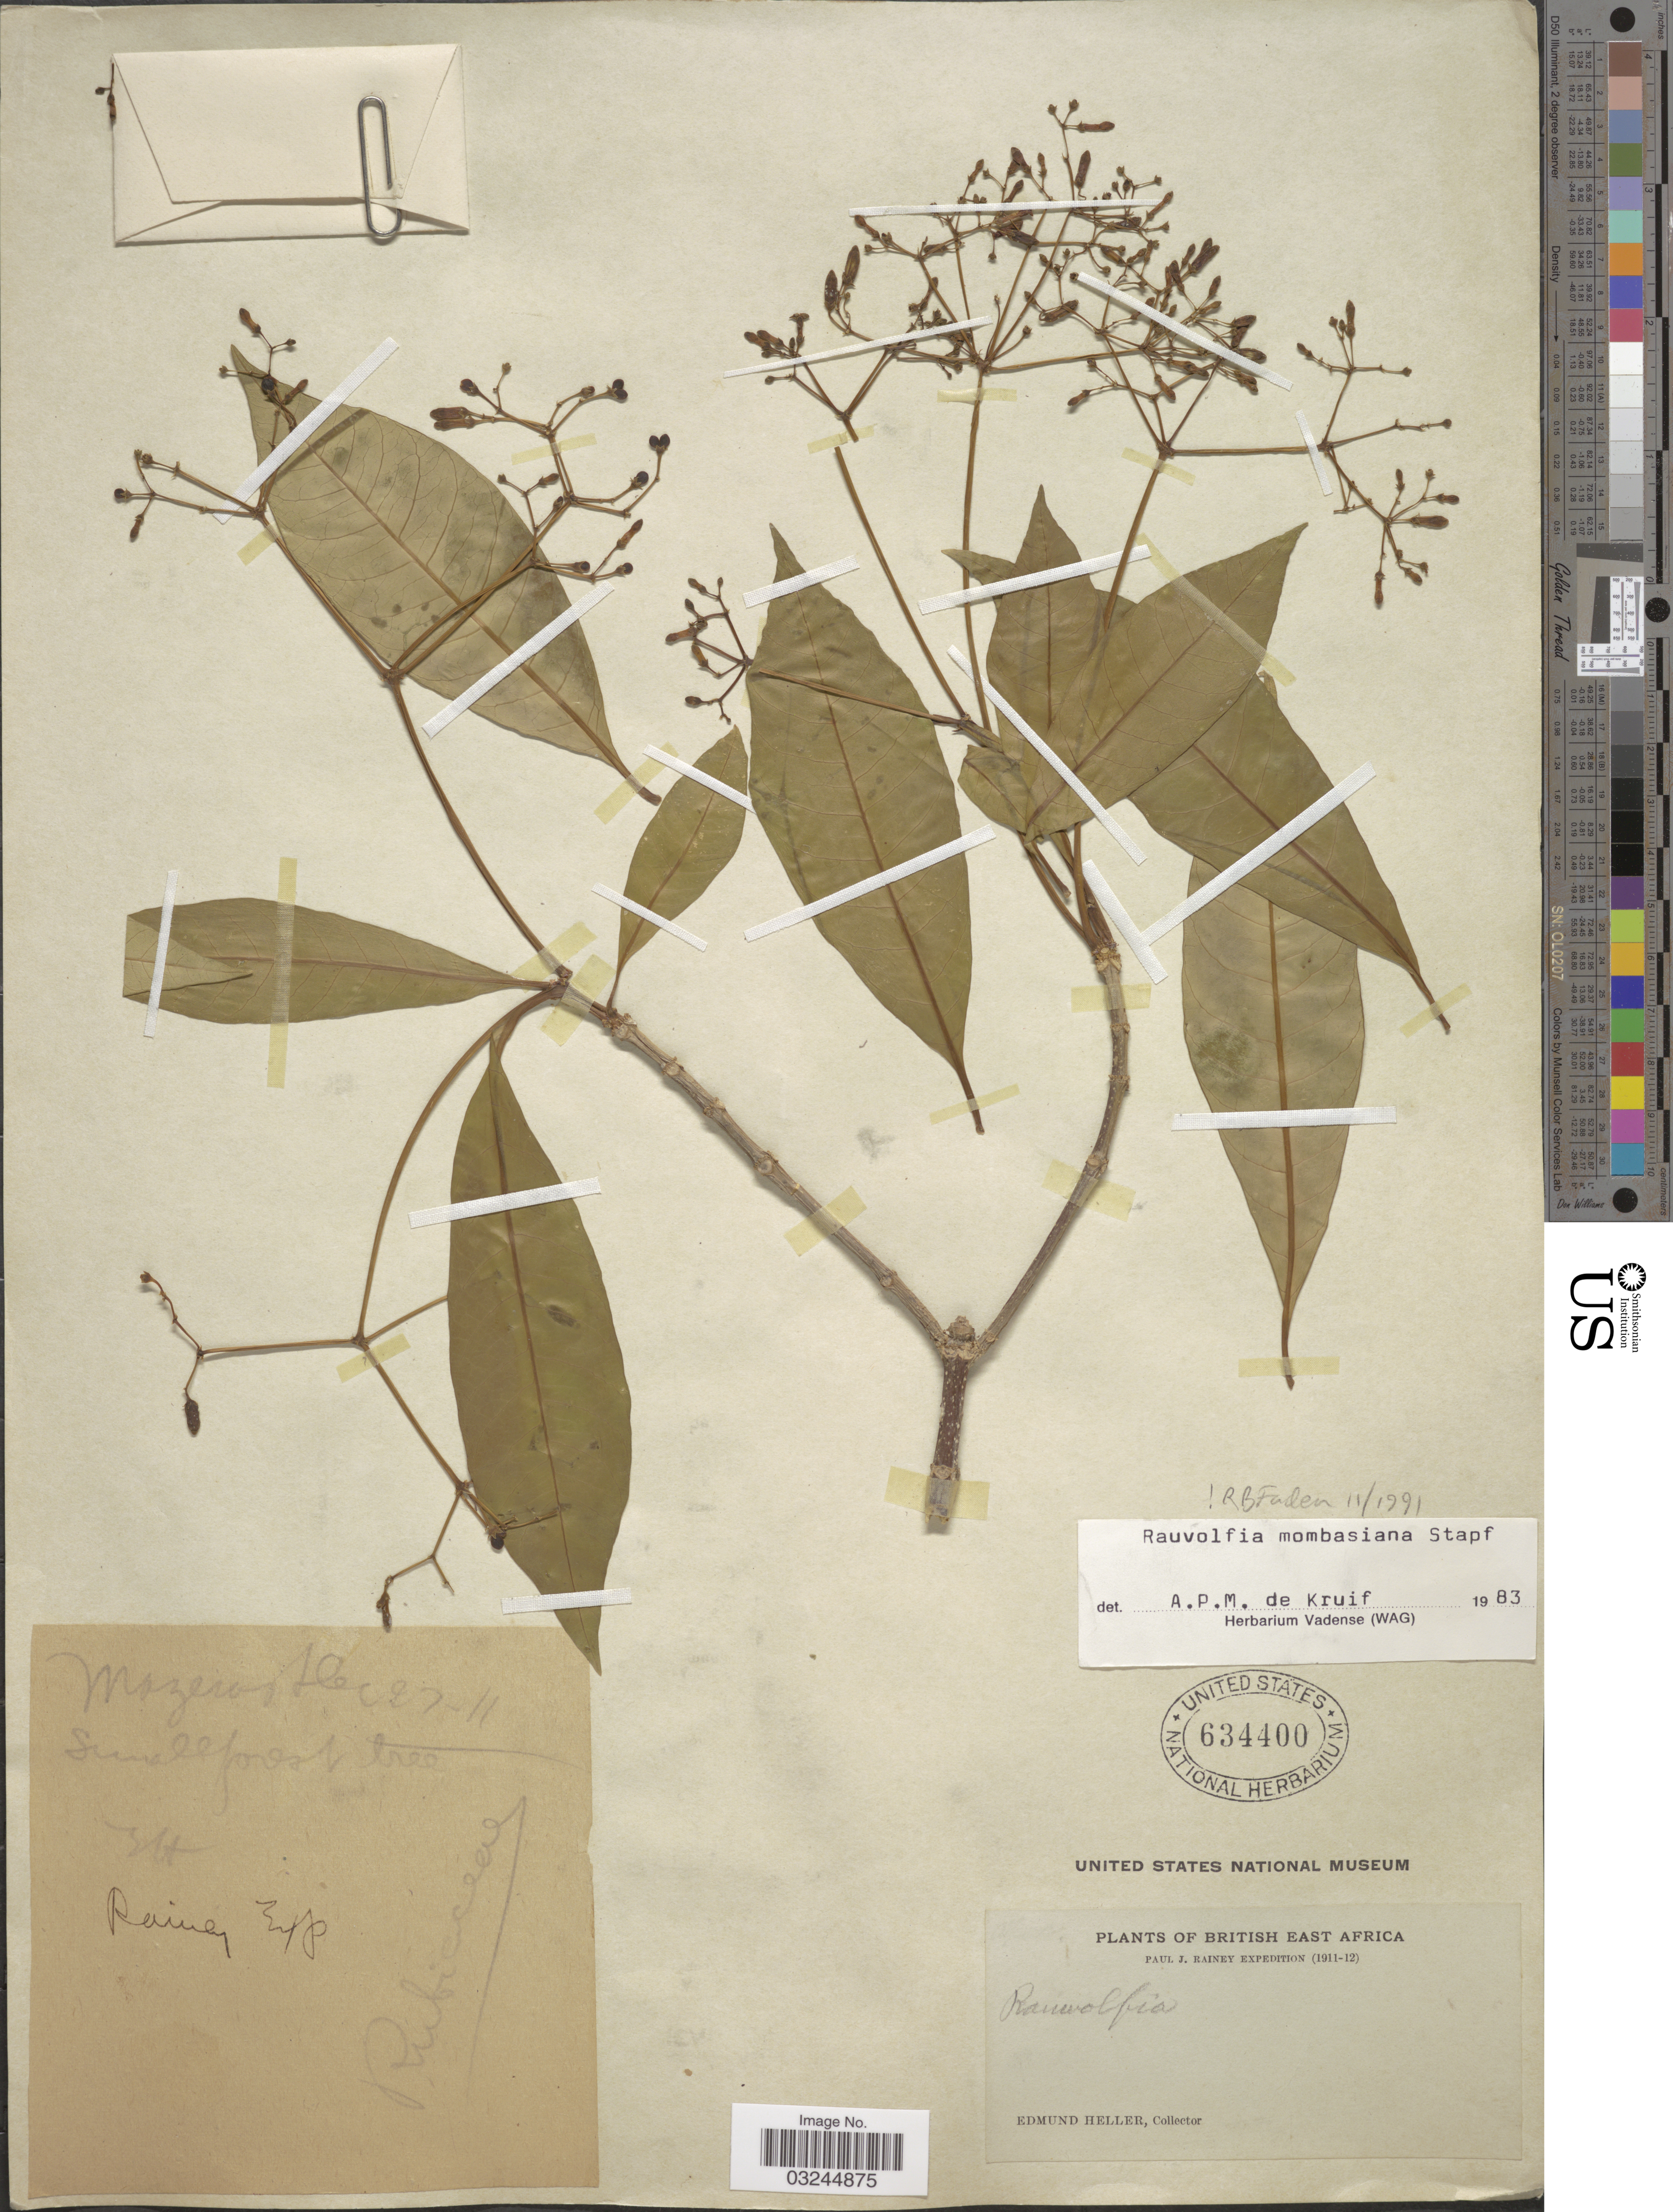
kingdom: Plantae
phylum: Tracheophyta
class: Magnoliopsida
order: Gentianales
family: Apocynaceae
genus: Rauvolfia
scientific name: Rauvolfia mombasiana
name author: Stapf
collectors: E. Heller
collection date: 1911-12-27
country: Kenya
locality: British East Africa. Mazeras.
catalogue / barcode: US 634400